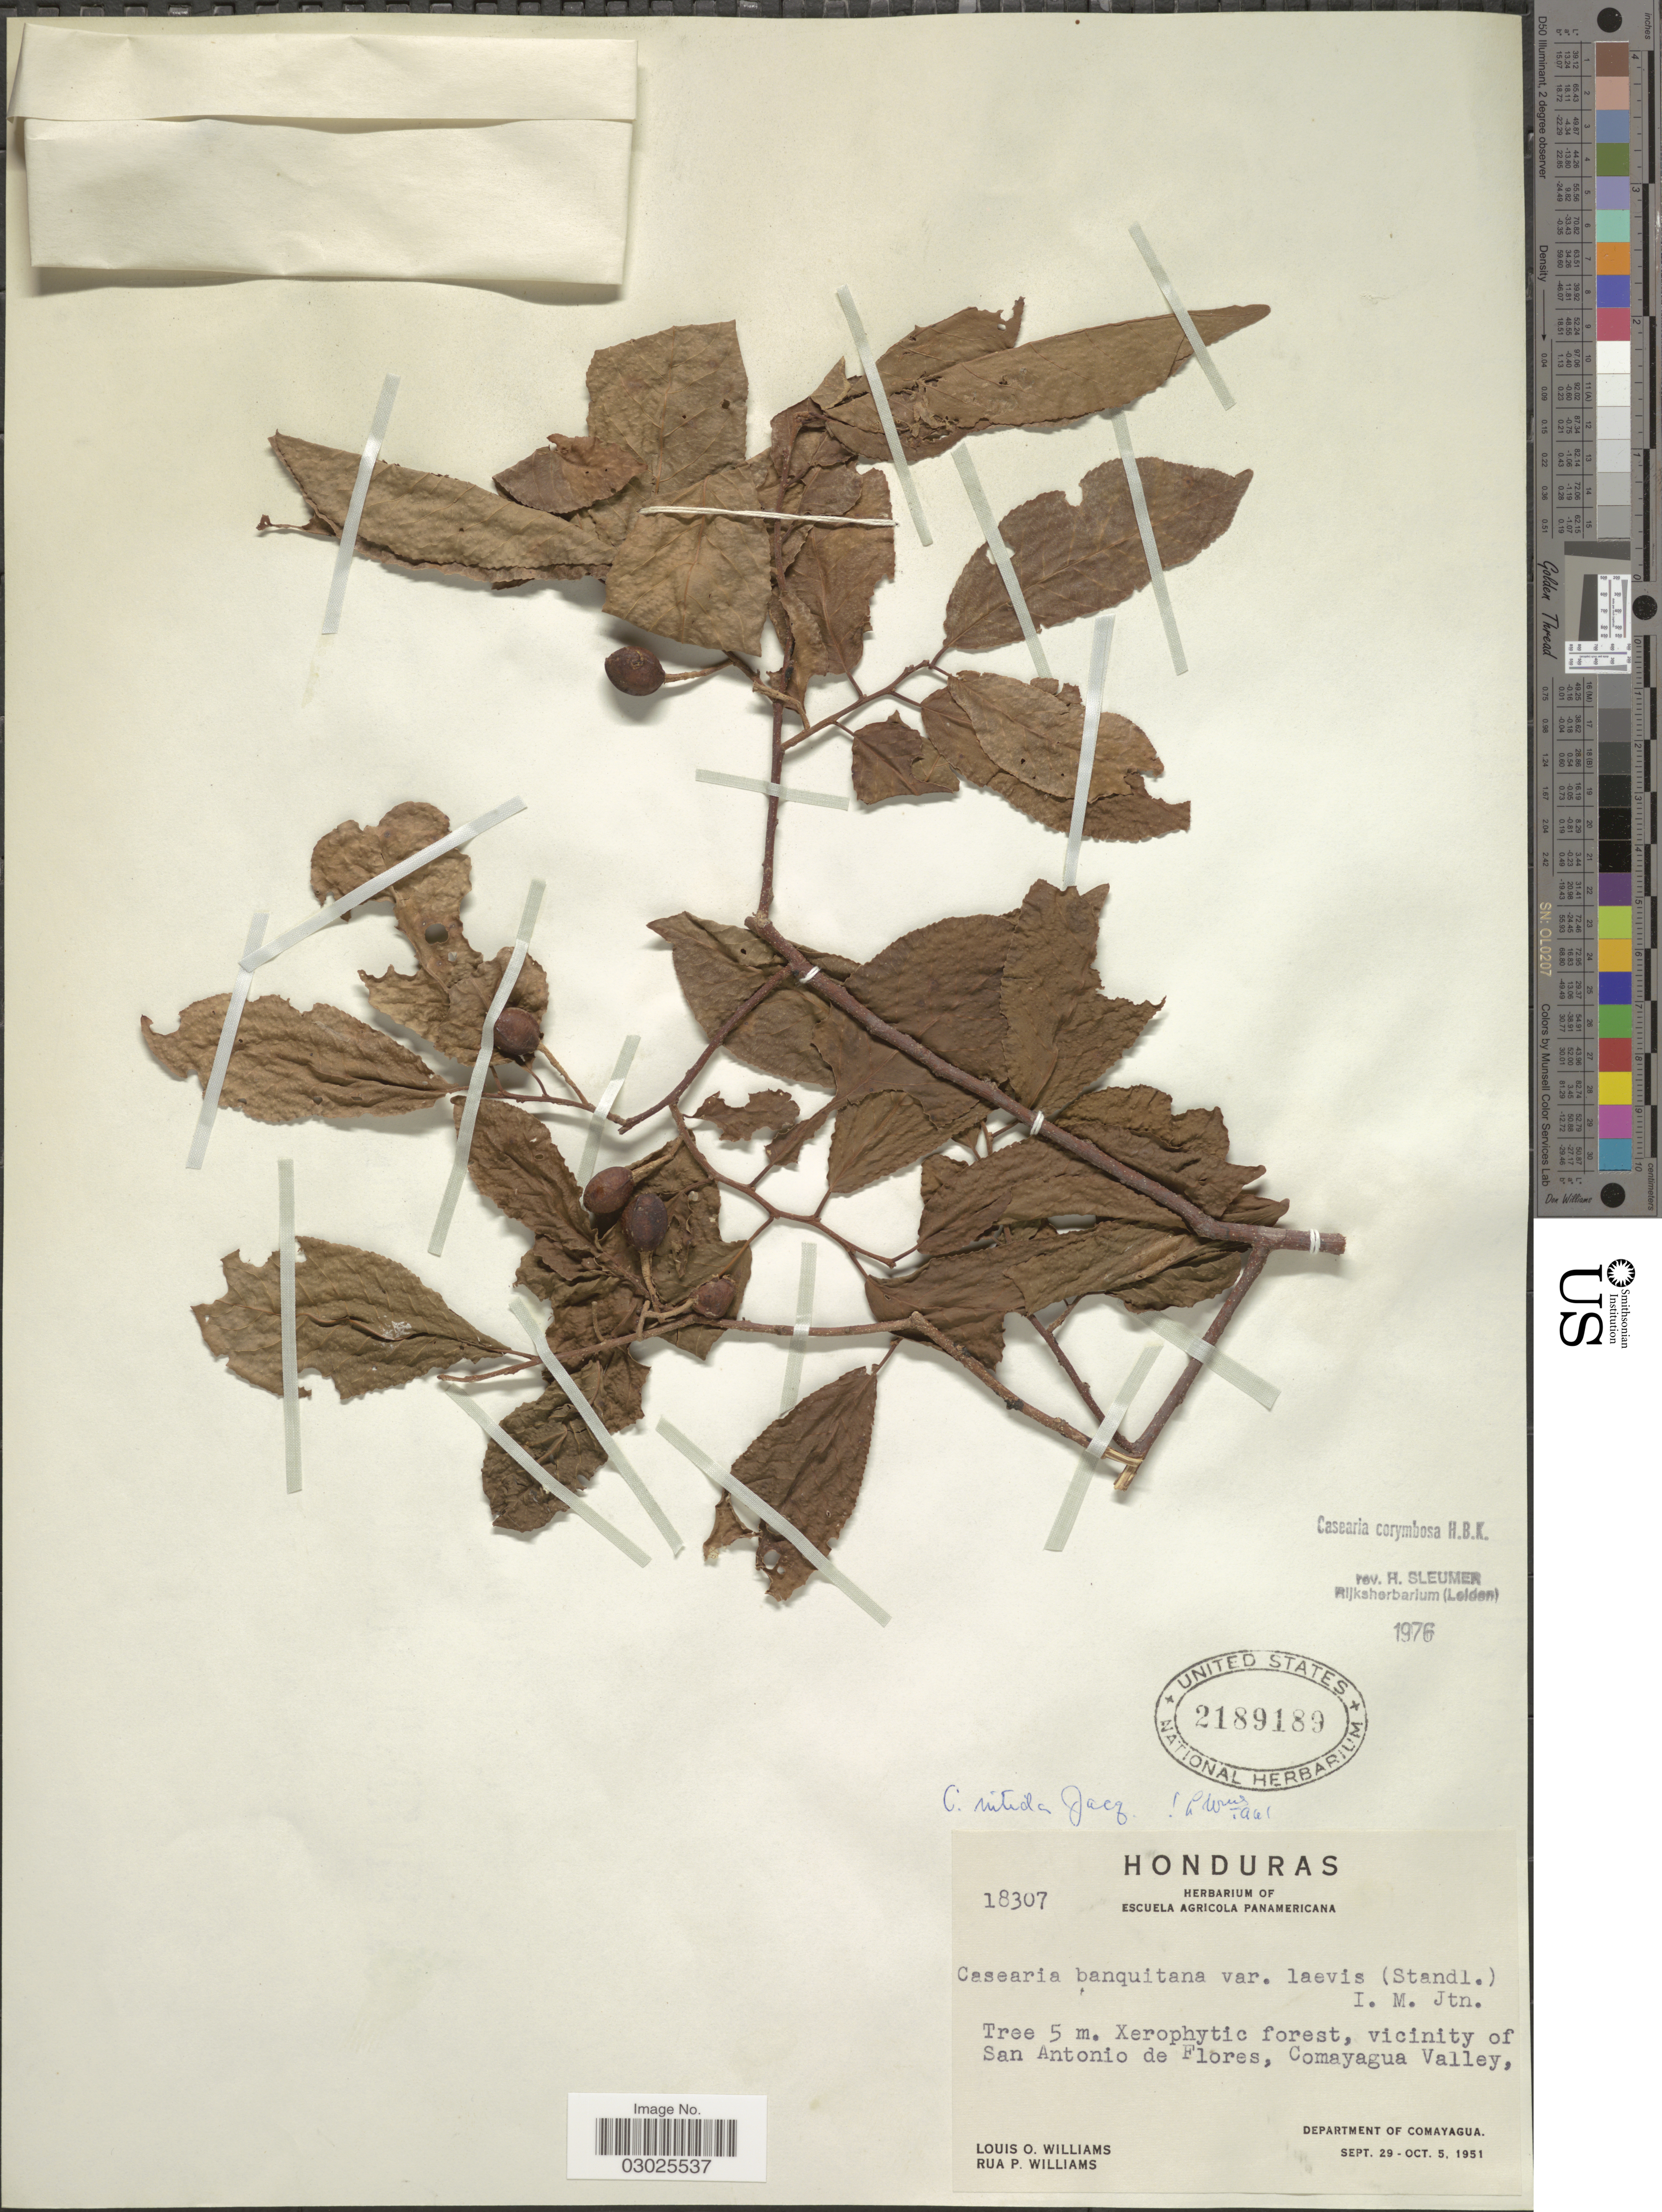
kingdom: Plantae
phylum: Tracheophyta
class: Magnoliopsida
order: Malpighiales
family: Salicaceae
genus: Casearia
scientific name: Casearia corymbosa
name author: Kunth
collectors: L. O. Williams & R. P. Williams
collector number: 18307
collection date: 1951-09-29/1951-10-05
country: Honduras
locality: Xerophytic forest, vicinity of San Antonio de Flores, Comayagua Valley, Department of Comayagua.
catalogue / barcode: US 2189189